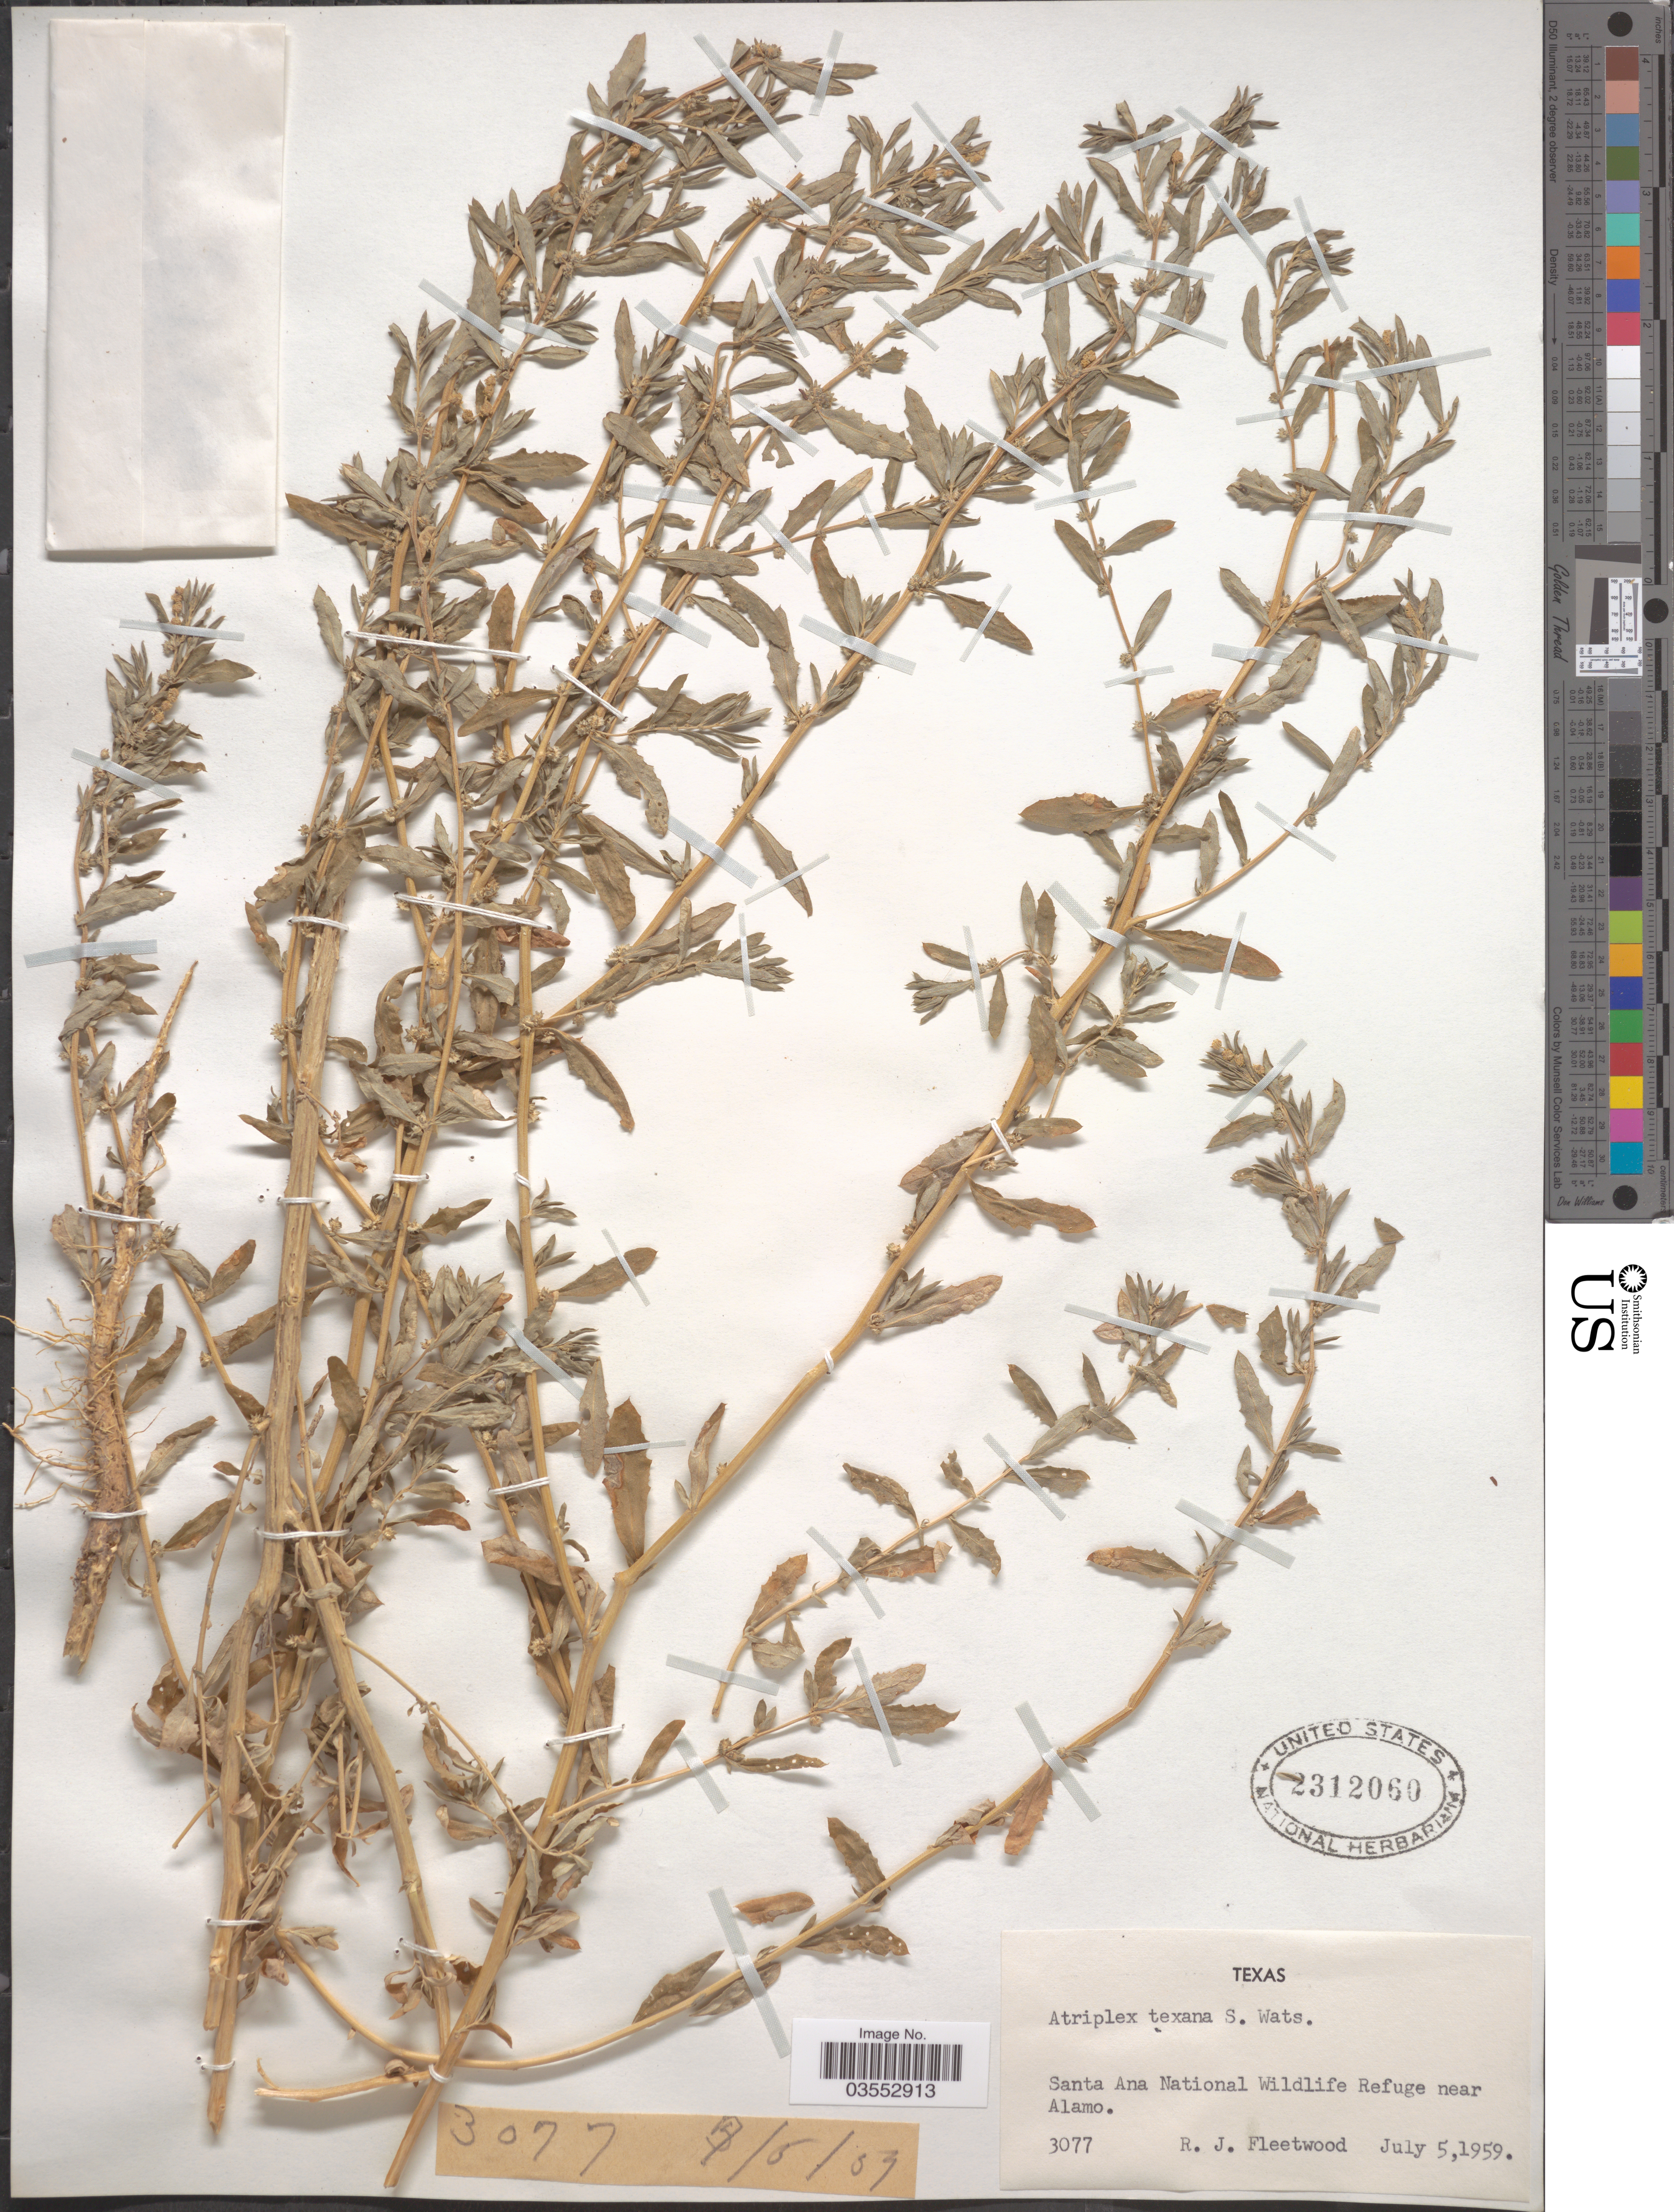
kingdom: Plantae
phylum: Tracheophyta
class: Magnoliopsida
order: Caryophyllales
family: Amaranthaceae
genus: Atriplex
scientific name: Atriplex texana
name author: S. Watson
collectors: R. J. Fleetwood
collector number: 3077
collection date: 1959-07-05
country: United States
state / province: Texas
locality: Santa Ana National Wildlife Refuge near Alamo.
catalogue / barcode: US 2312060